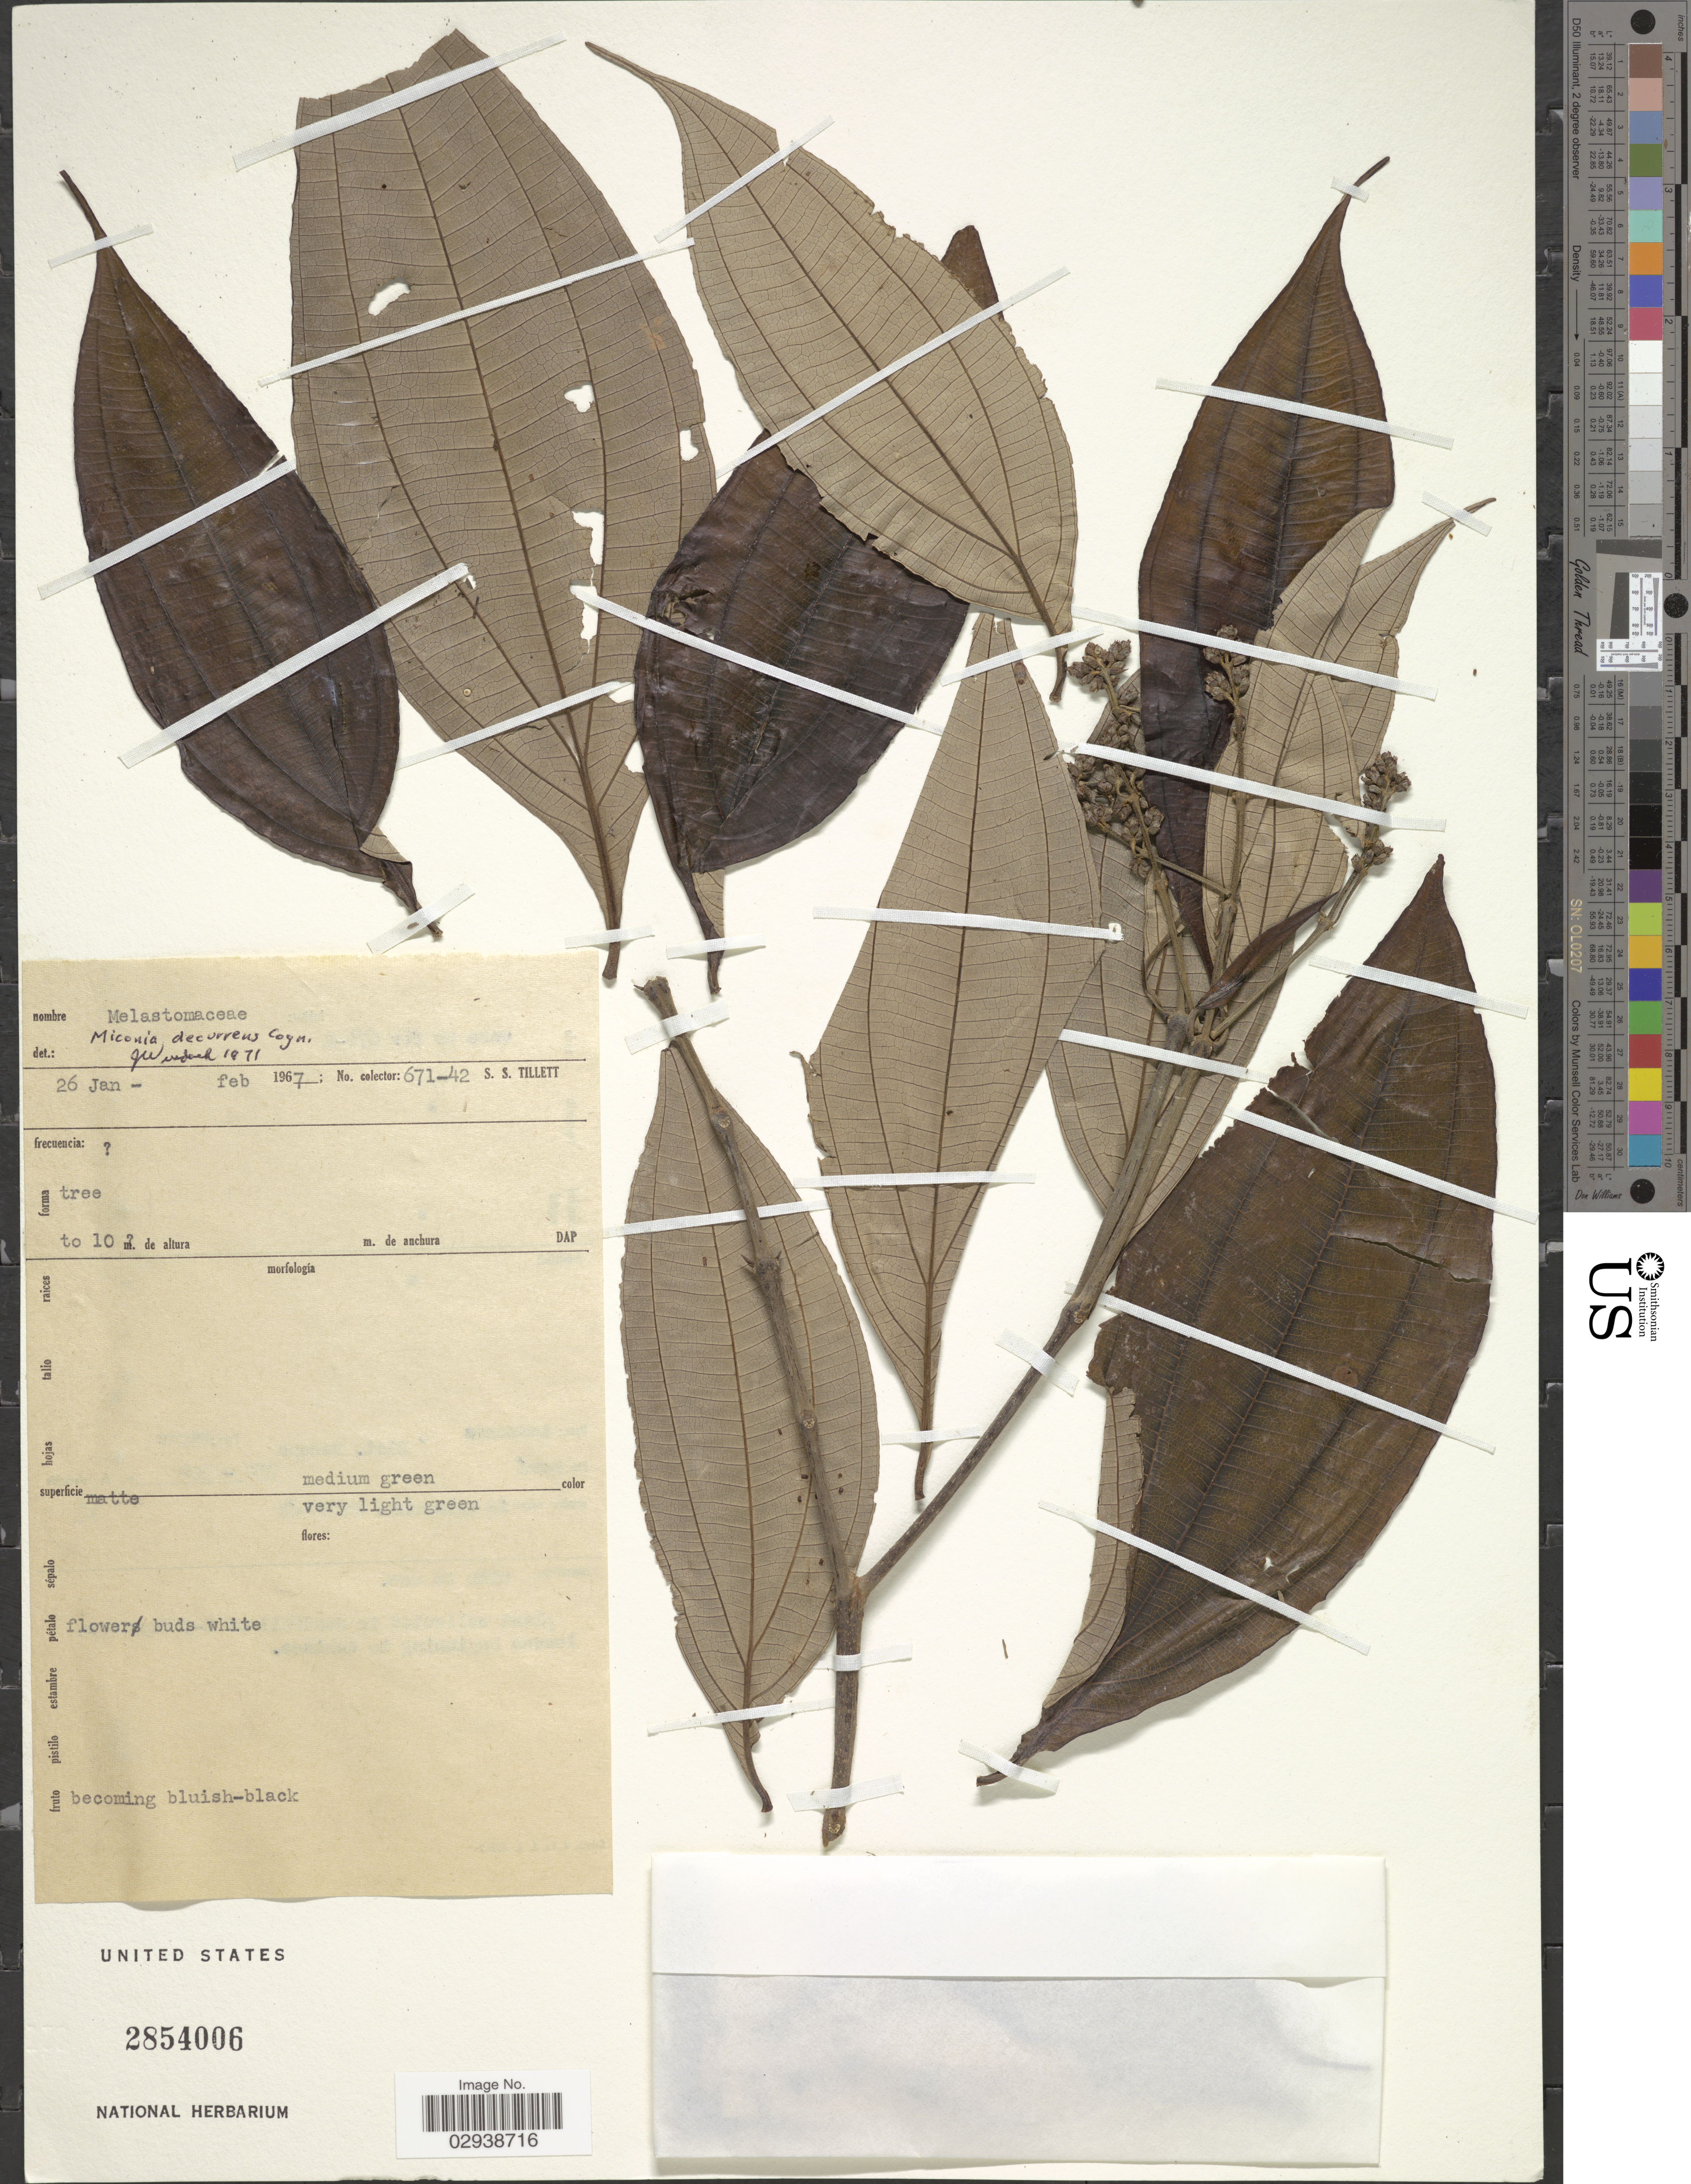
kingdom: Plantae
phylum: Tracheophyta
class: Magnoliopsida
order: Myrtales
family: Melastomataceae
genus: Miconia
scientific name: Miconia decurrens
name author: Cogn.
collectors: S. S. Tillett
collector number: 671-42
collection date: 1967-01-26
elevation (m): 10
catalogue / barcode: US 2854006